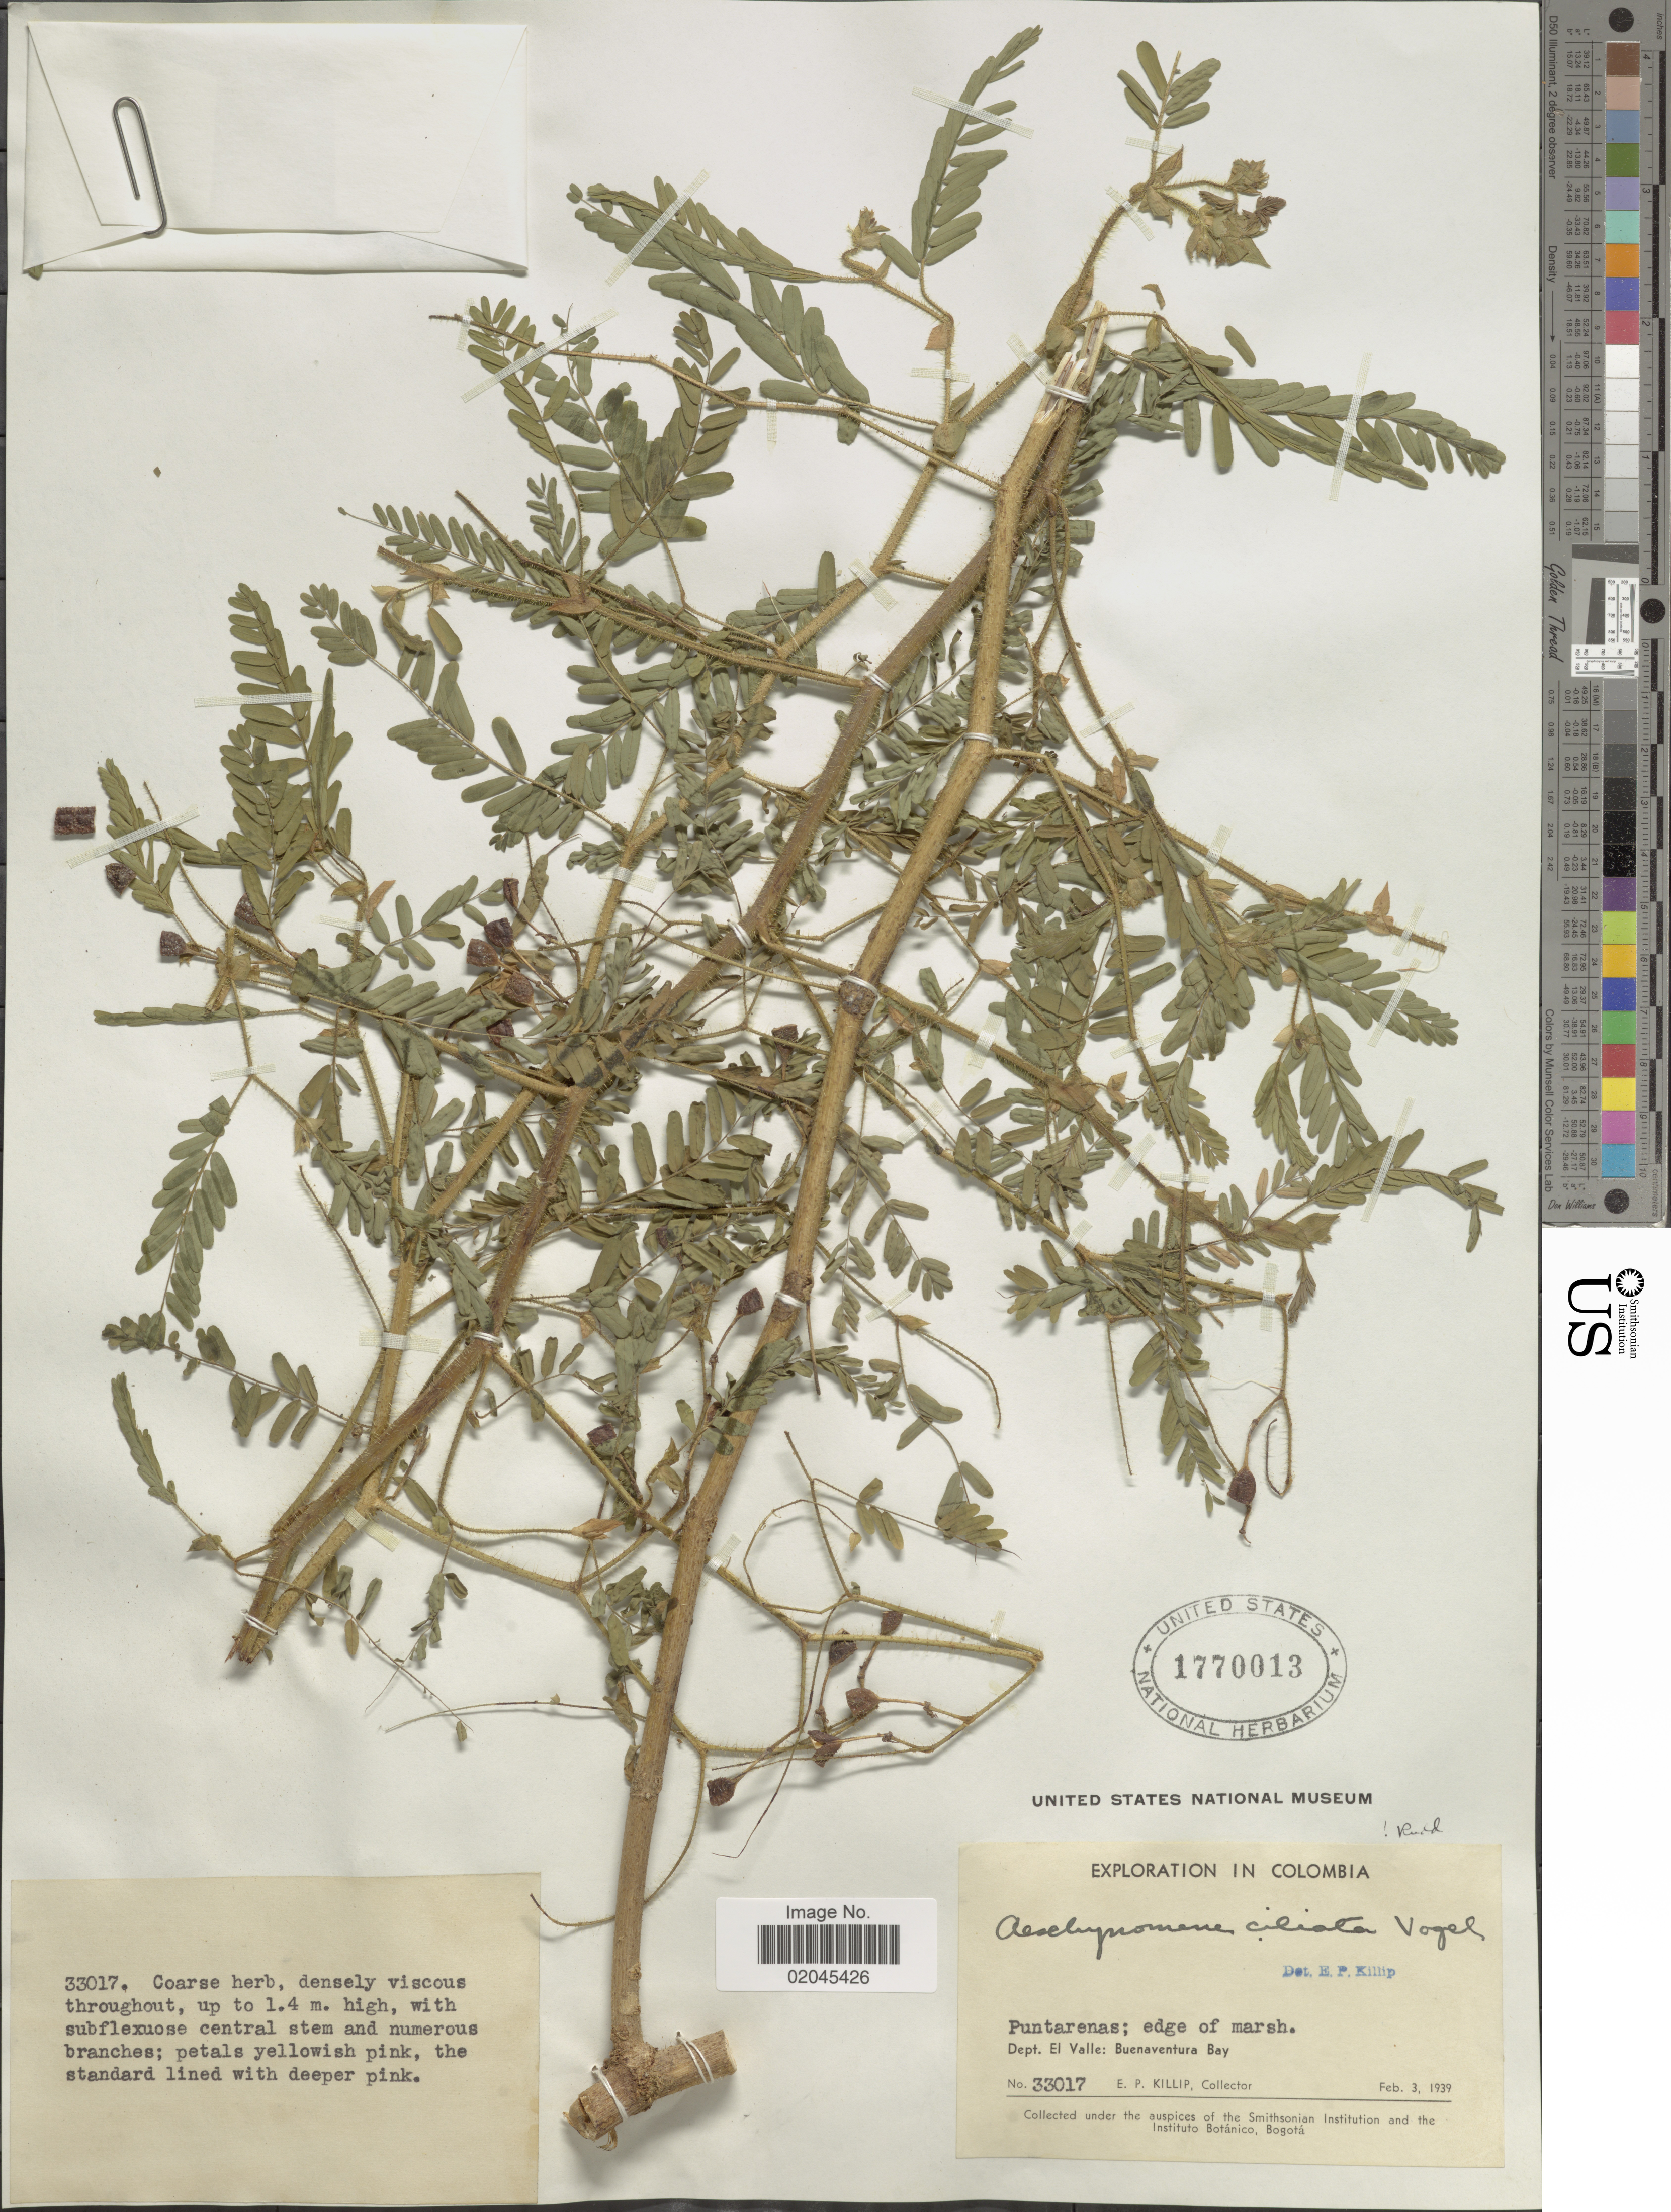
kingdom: Plantae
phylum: Tracheophyta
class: Magnoliopsida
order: Fabales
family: Fabaceae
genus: Aeschynomene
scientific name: Aeschynomene ciliata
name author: Vogel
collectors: E. P. Killip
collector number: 33017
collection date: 1939-02-03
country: Colombia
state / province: Valle del Cauca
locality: Puntarenas, edge of marsh, Dept. El Valle: Buenaventura Bay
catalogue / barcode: US 1770013